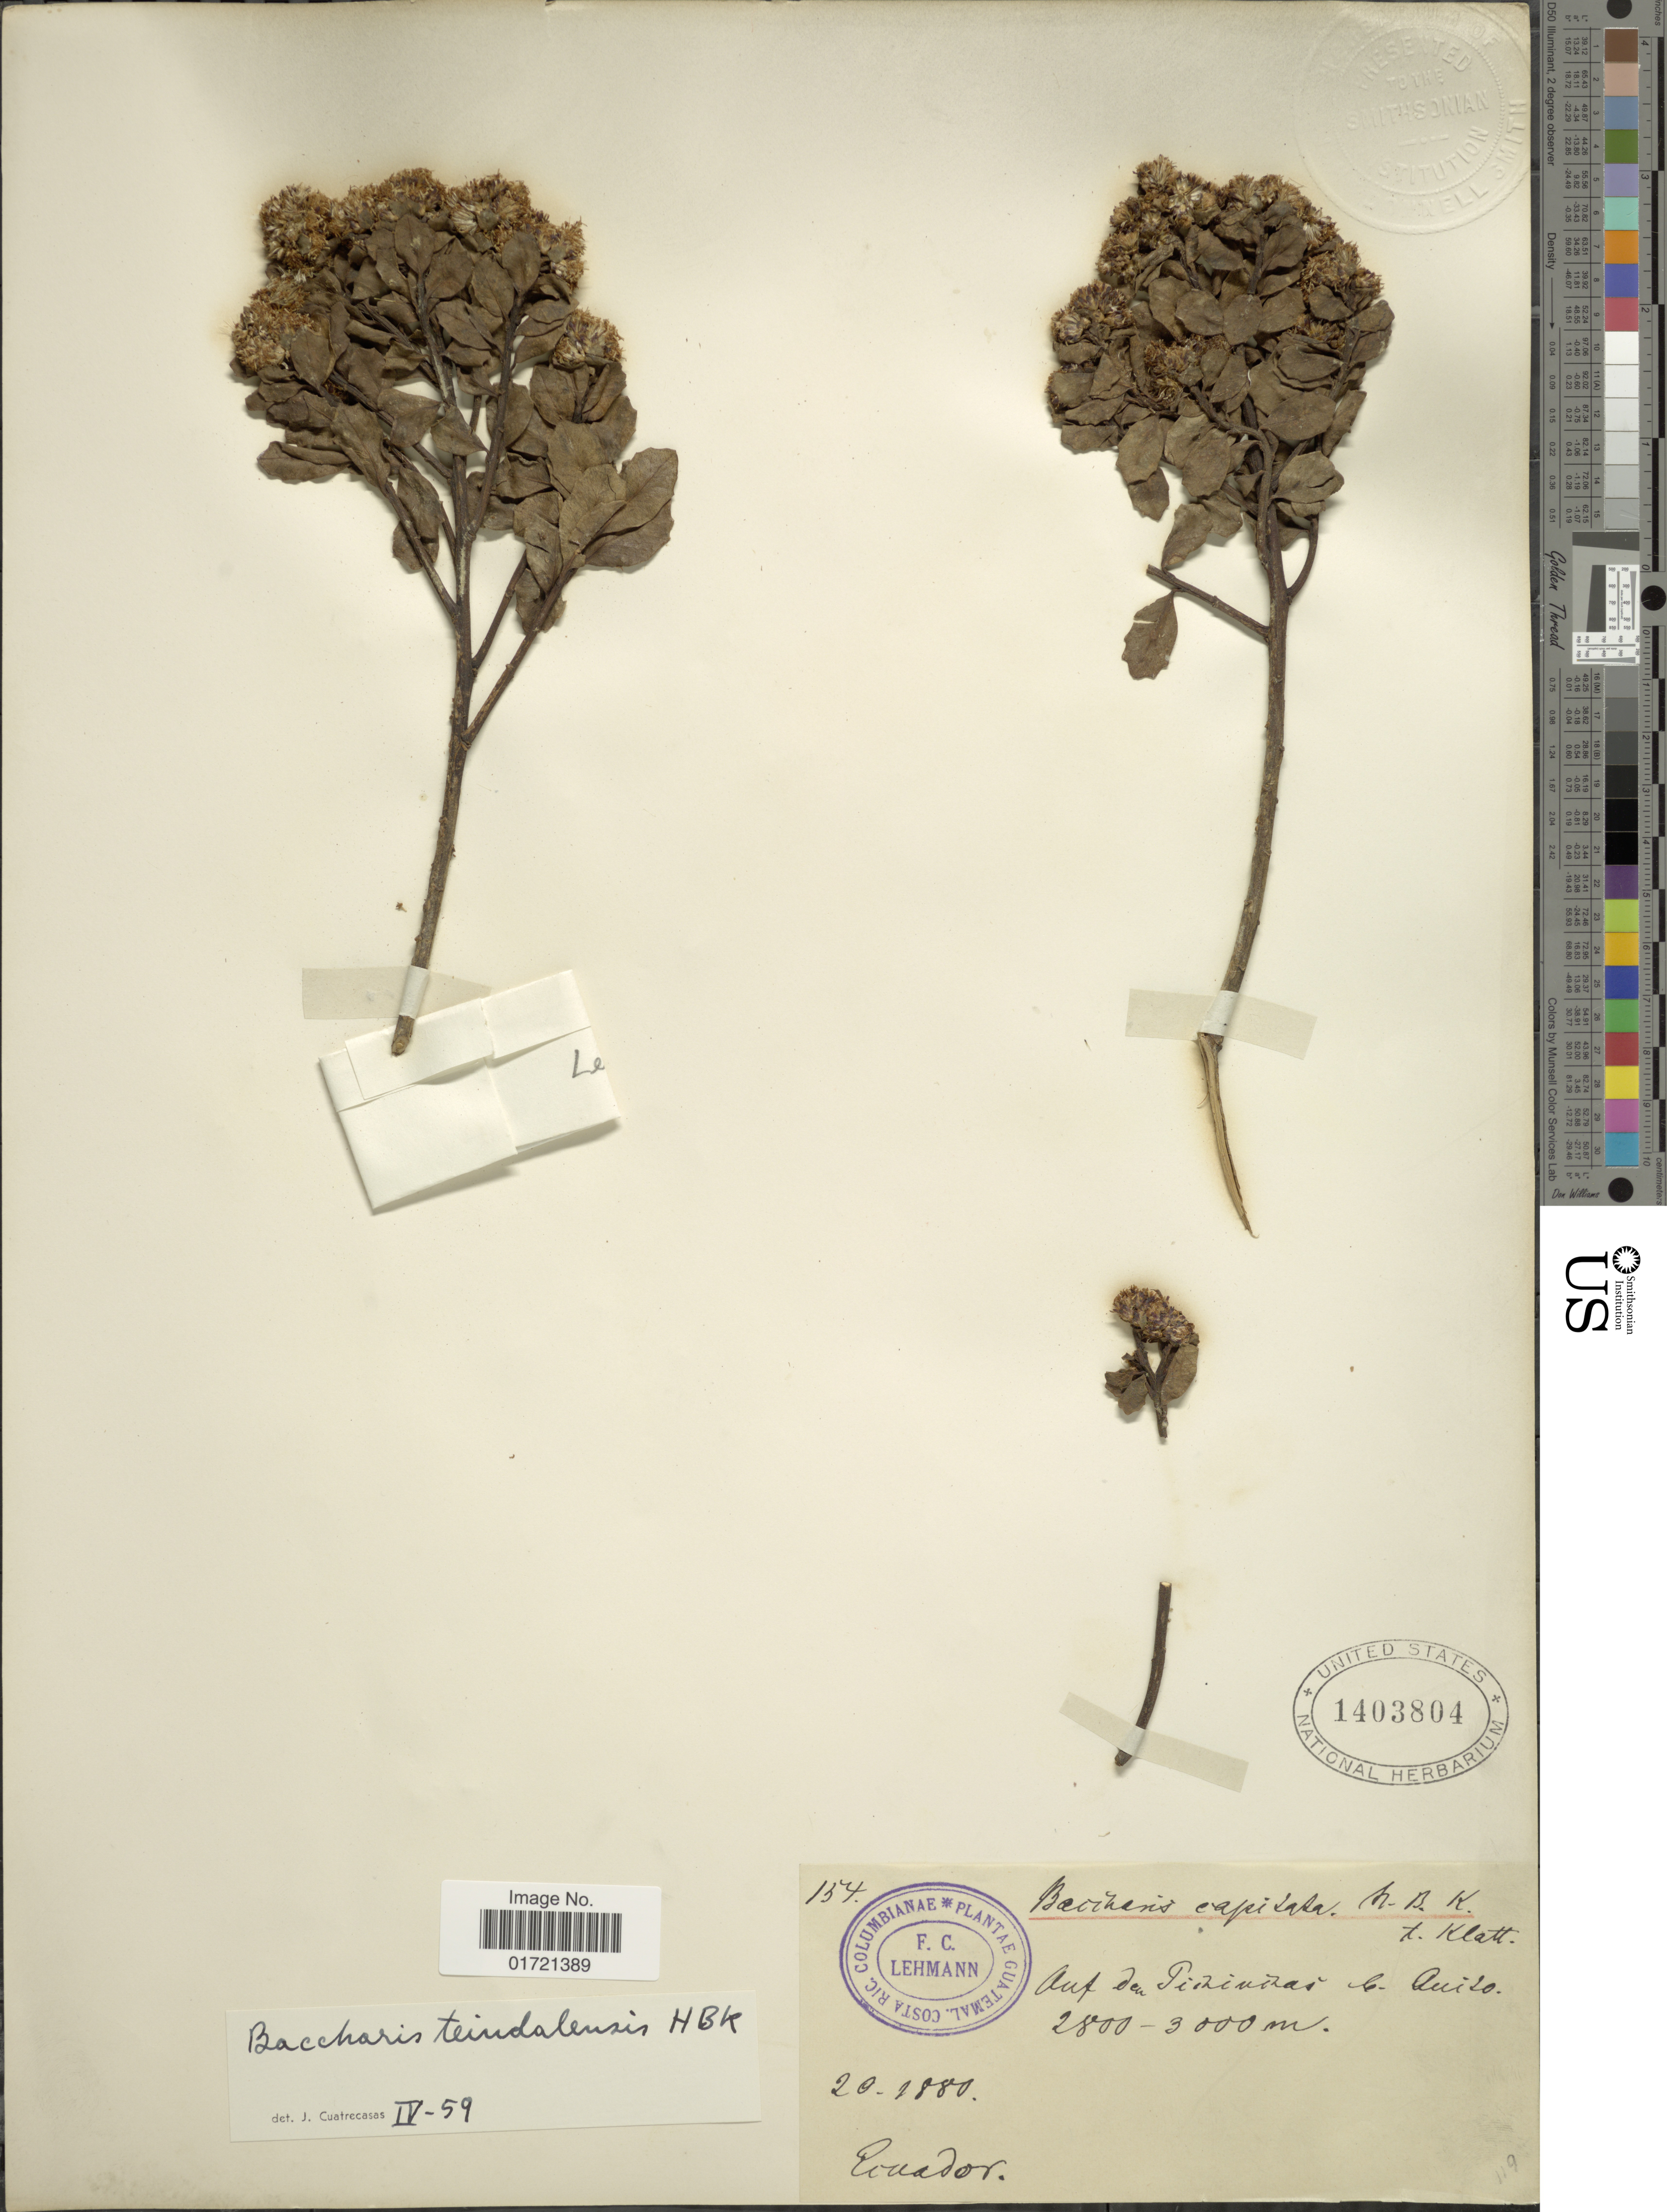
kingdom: Plantae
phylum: Tracheophyta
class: Magnoliopsida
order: Asterales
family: Asteraceae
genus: Baccharis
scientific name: Baccharis teindalensis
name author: Kunth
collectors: F. C. Lehmann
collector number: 154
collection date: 1880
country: Ecuador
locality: Auf den Piezindas b. Quito.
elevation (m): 2800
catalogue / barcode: US 1403804